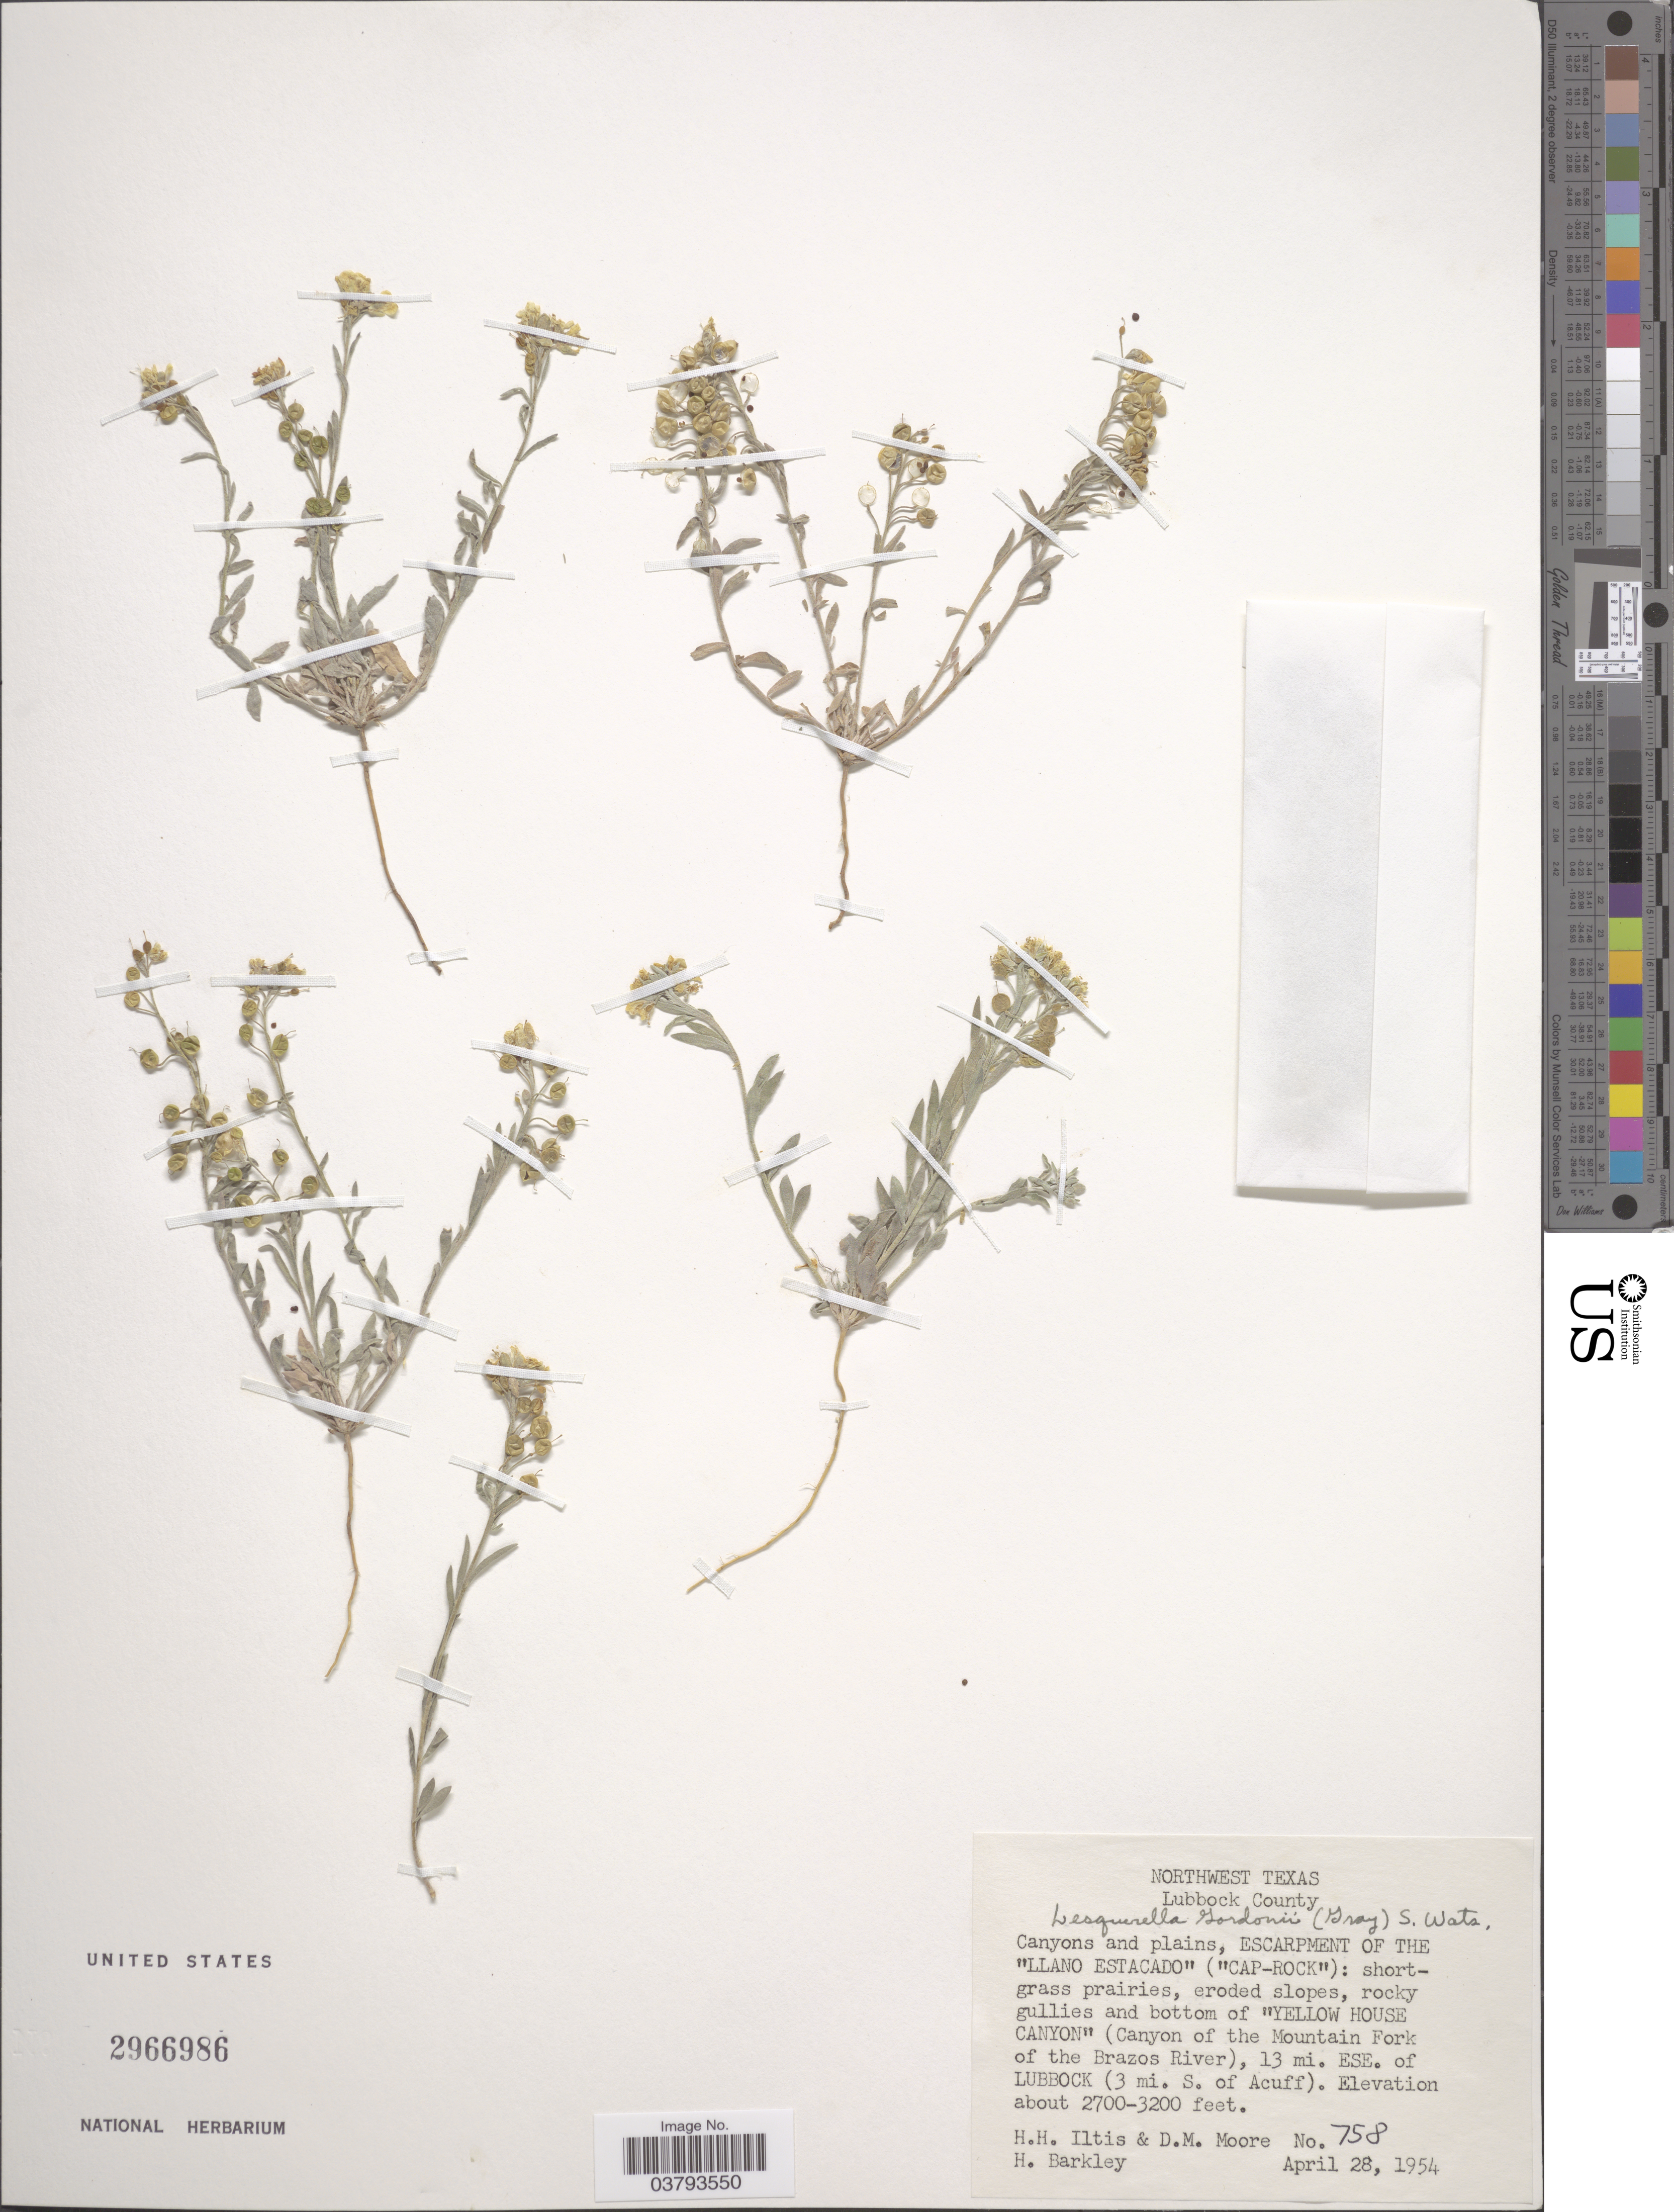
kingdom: Plantae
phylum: Tracheophyta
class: Magnoliopsida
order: Brassicales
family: Brassicaceae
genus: Lesquerella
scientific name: Lesquerella gordonii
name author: (A. Gray) S. Watson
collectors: H. H. Iltis, D. Moore & H. Barkley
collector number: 758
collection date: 1954-04-28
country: United States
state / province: Texas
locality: Northwest Texas. Lubbock County. Canyons and plains, Escarpment of the "Llano Estacado" ("Cap-Rock"). Bottom of "Yellow House Canyon" (Canyon of the Mountain Fork of the Brazos River), 13 mi. ESE. of Lubbock (3 mi. S. of Acuff).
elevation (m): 823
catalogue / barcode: US 2966986